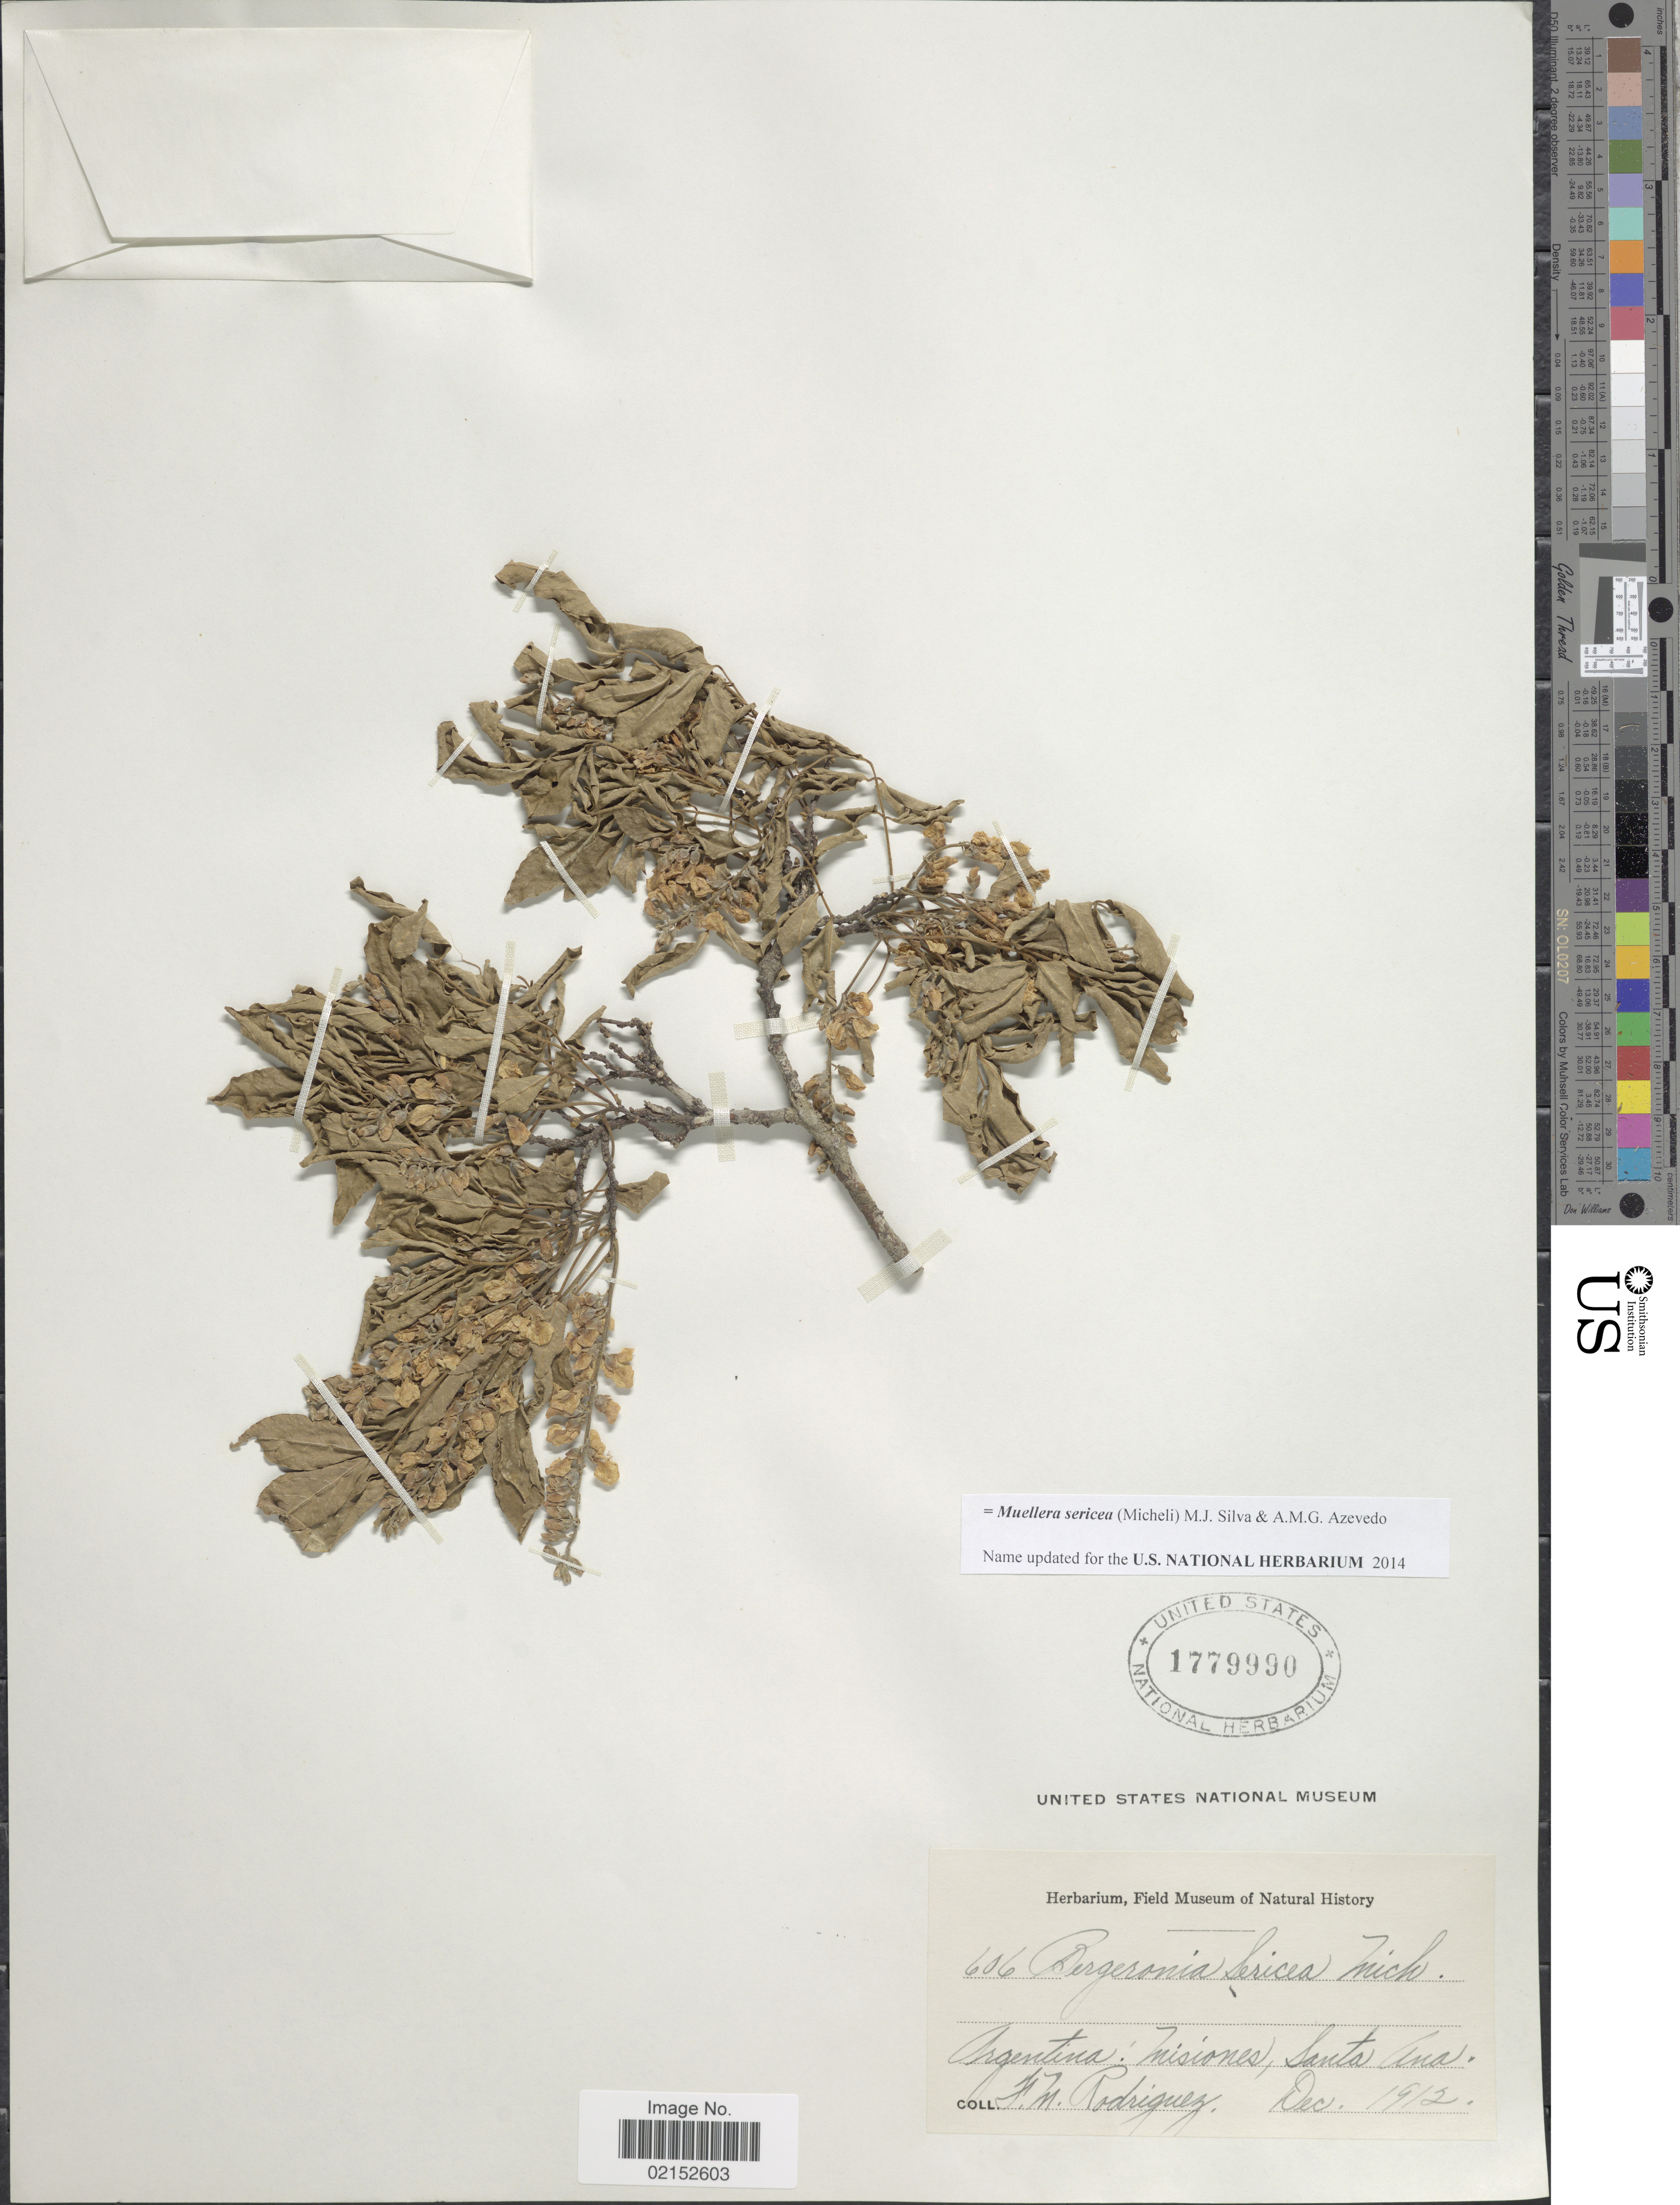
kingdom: Plantae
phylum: Tracheophyta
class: Magnoliopsida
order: Fabales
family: Fabaceae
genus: Muellera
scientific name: Muellera sericea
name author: (Micheli) M.J. Silva & A.M.G. Azevedo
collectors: F. M. Rodriguez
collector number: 606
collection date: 1912-12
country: Argentina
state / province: Misiones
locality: Santa Ana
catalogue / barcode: US 1779990